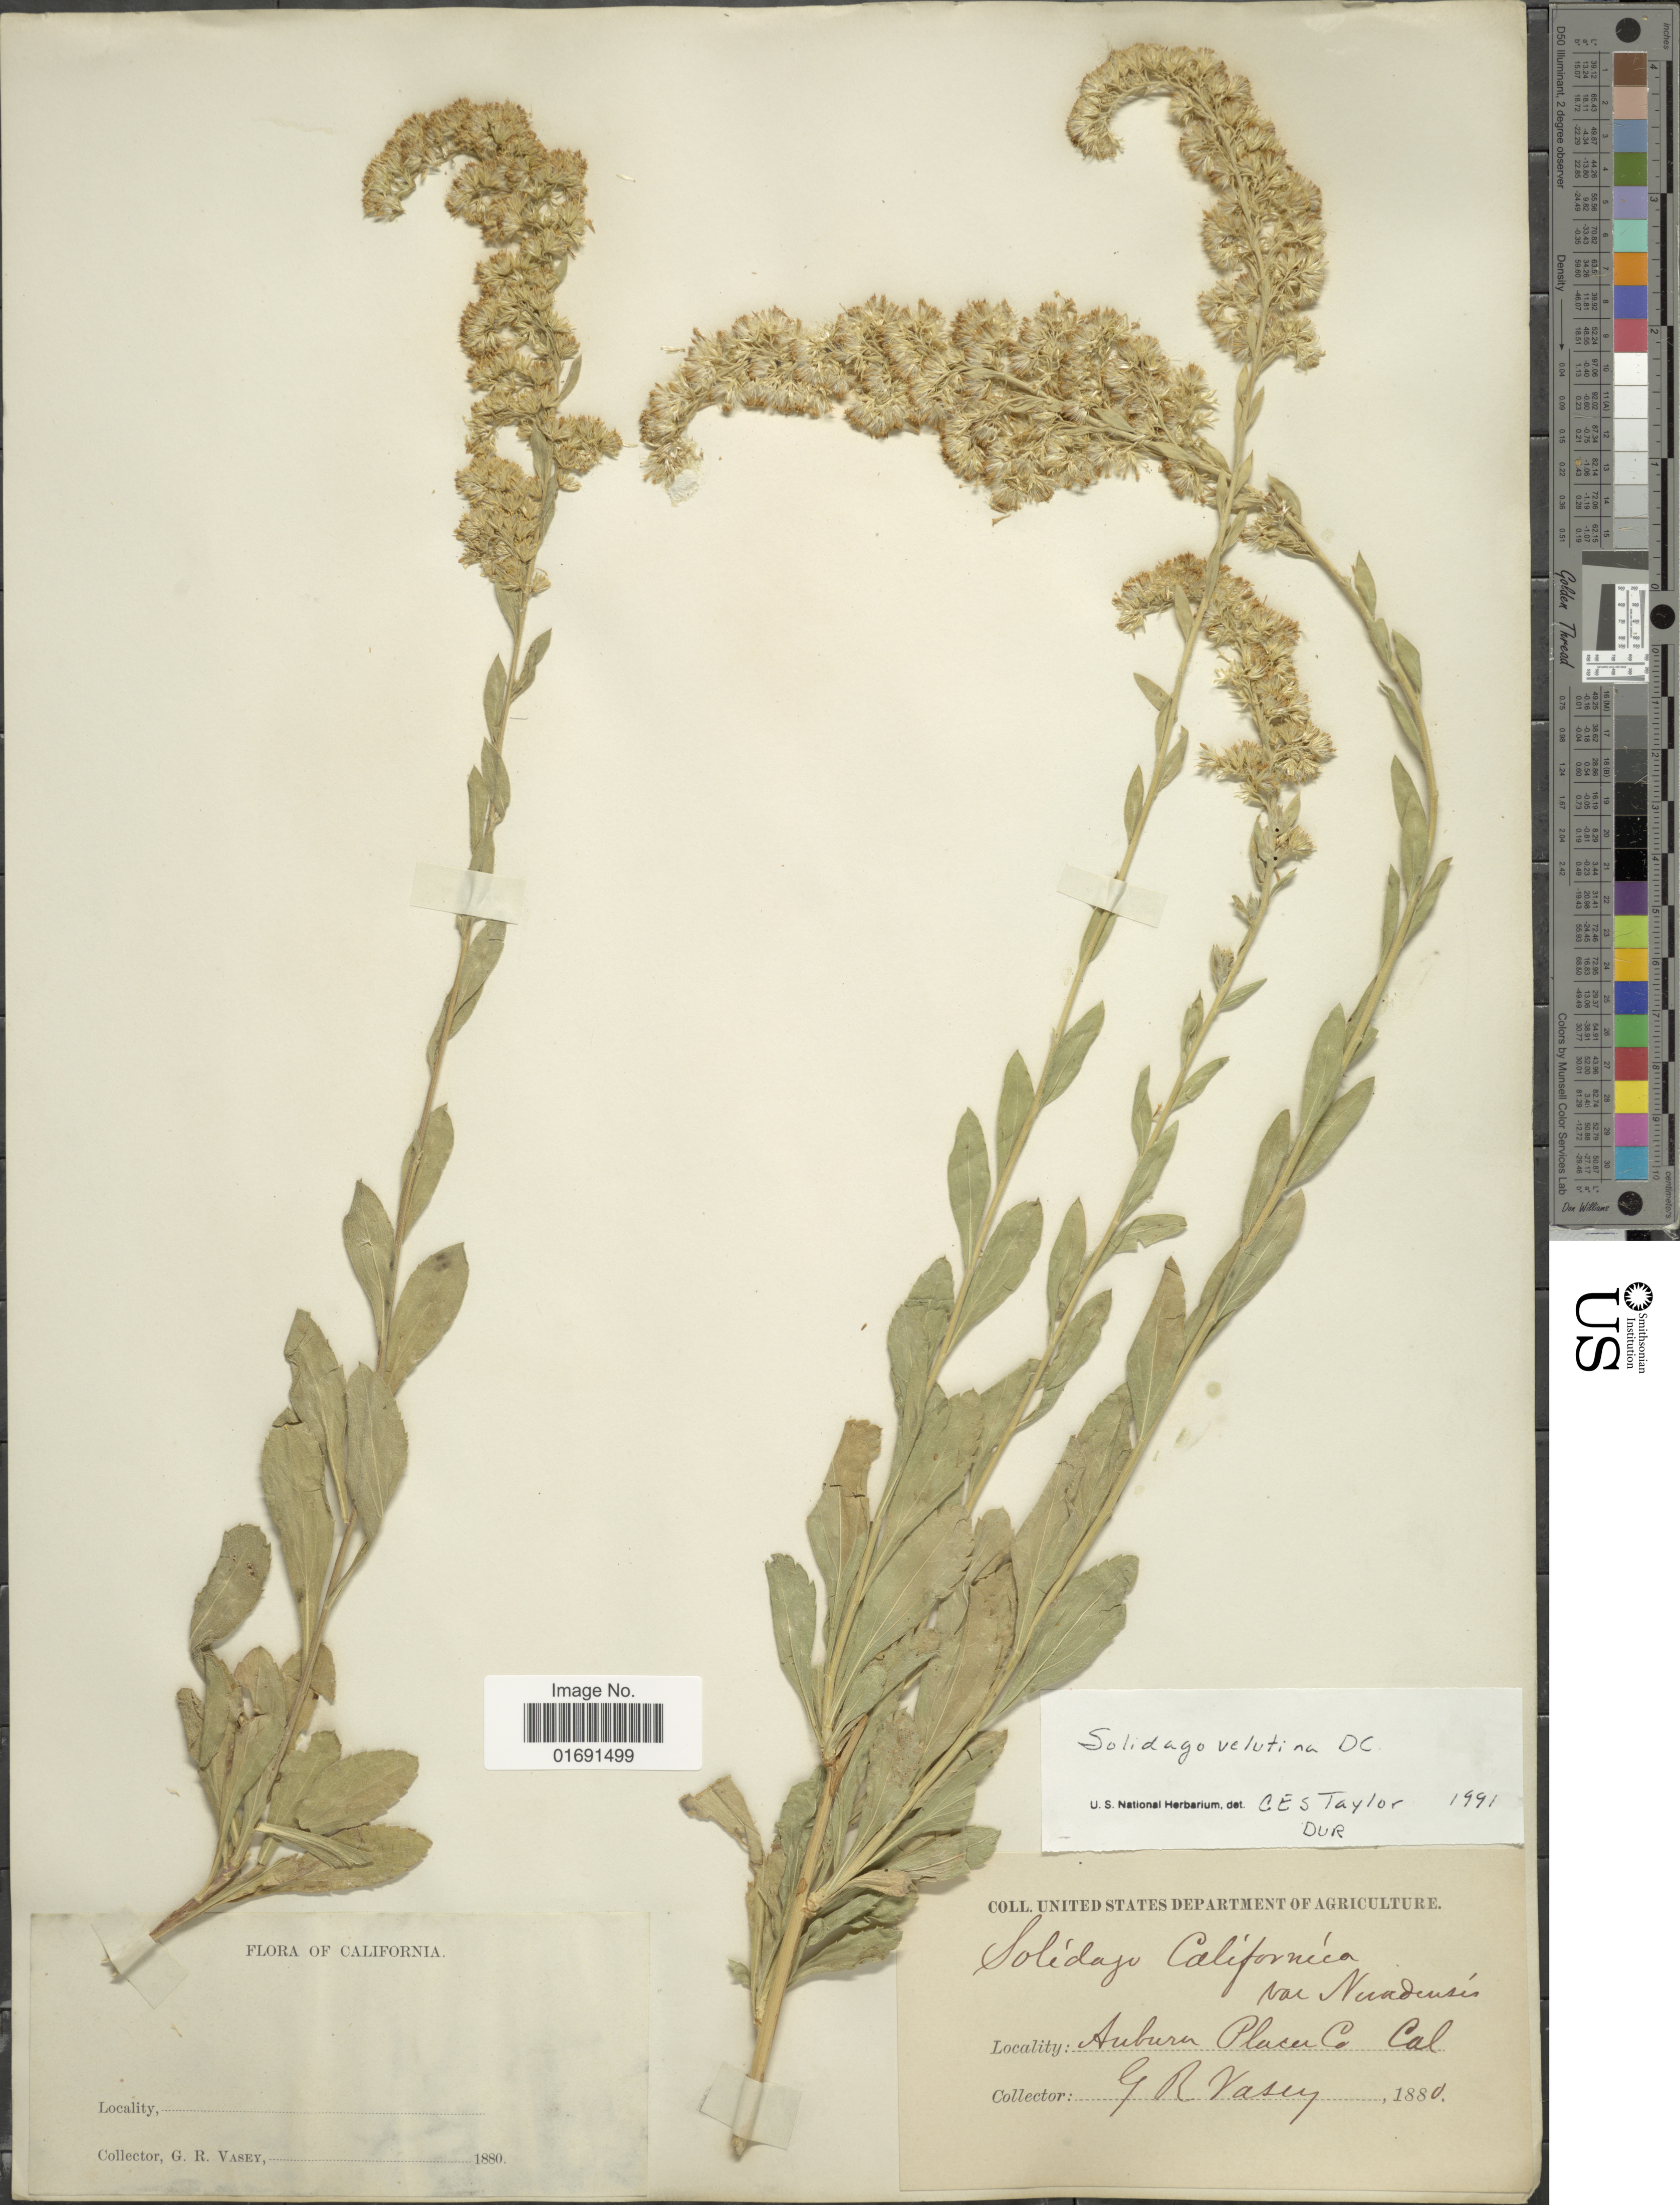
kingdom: Plantae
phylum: Tracheophyta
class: Magnoliopsida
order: Asterales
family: Asteraceae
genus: Solidago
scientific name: Solidago velutina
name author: DC.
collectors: G. R. Vasey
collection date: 1880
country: United States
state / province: California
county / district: Placer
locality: Auburn Placer Co., Cal.